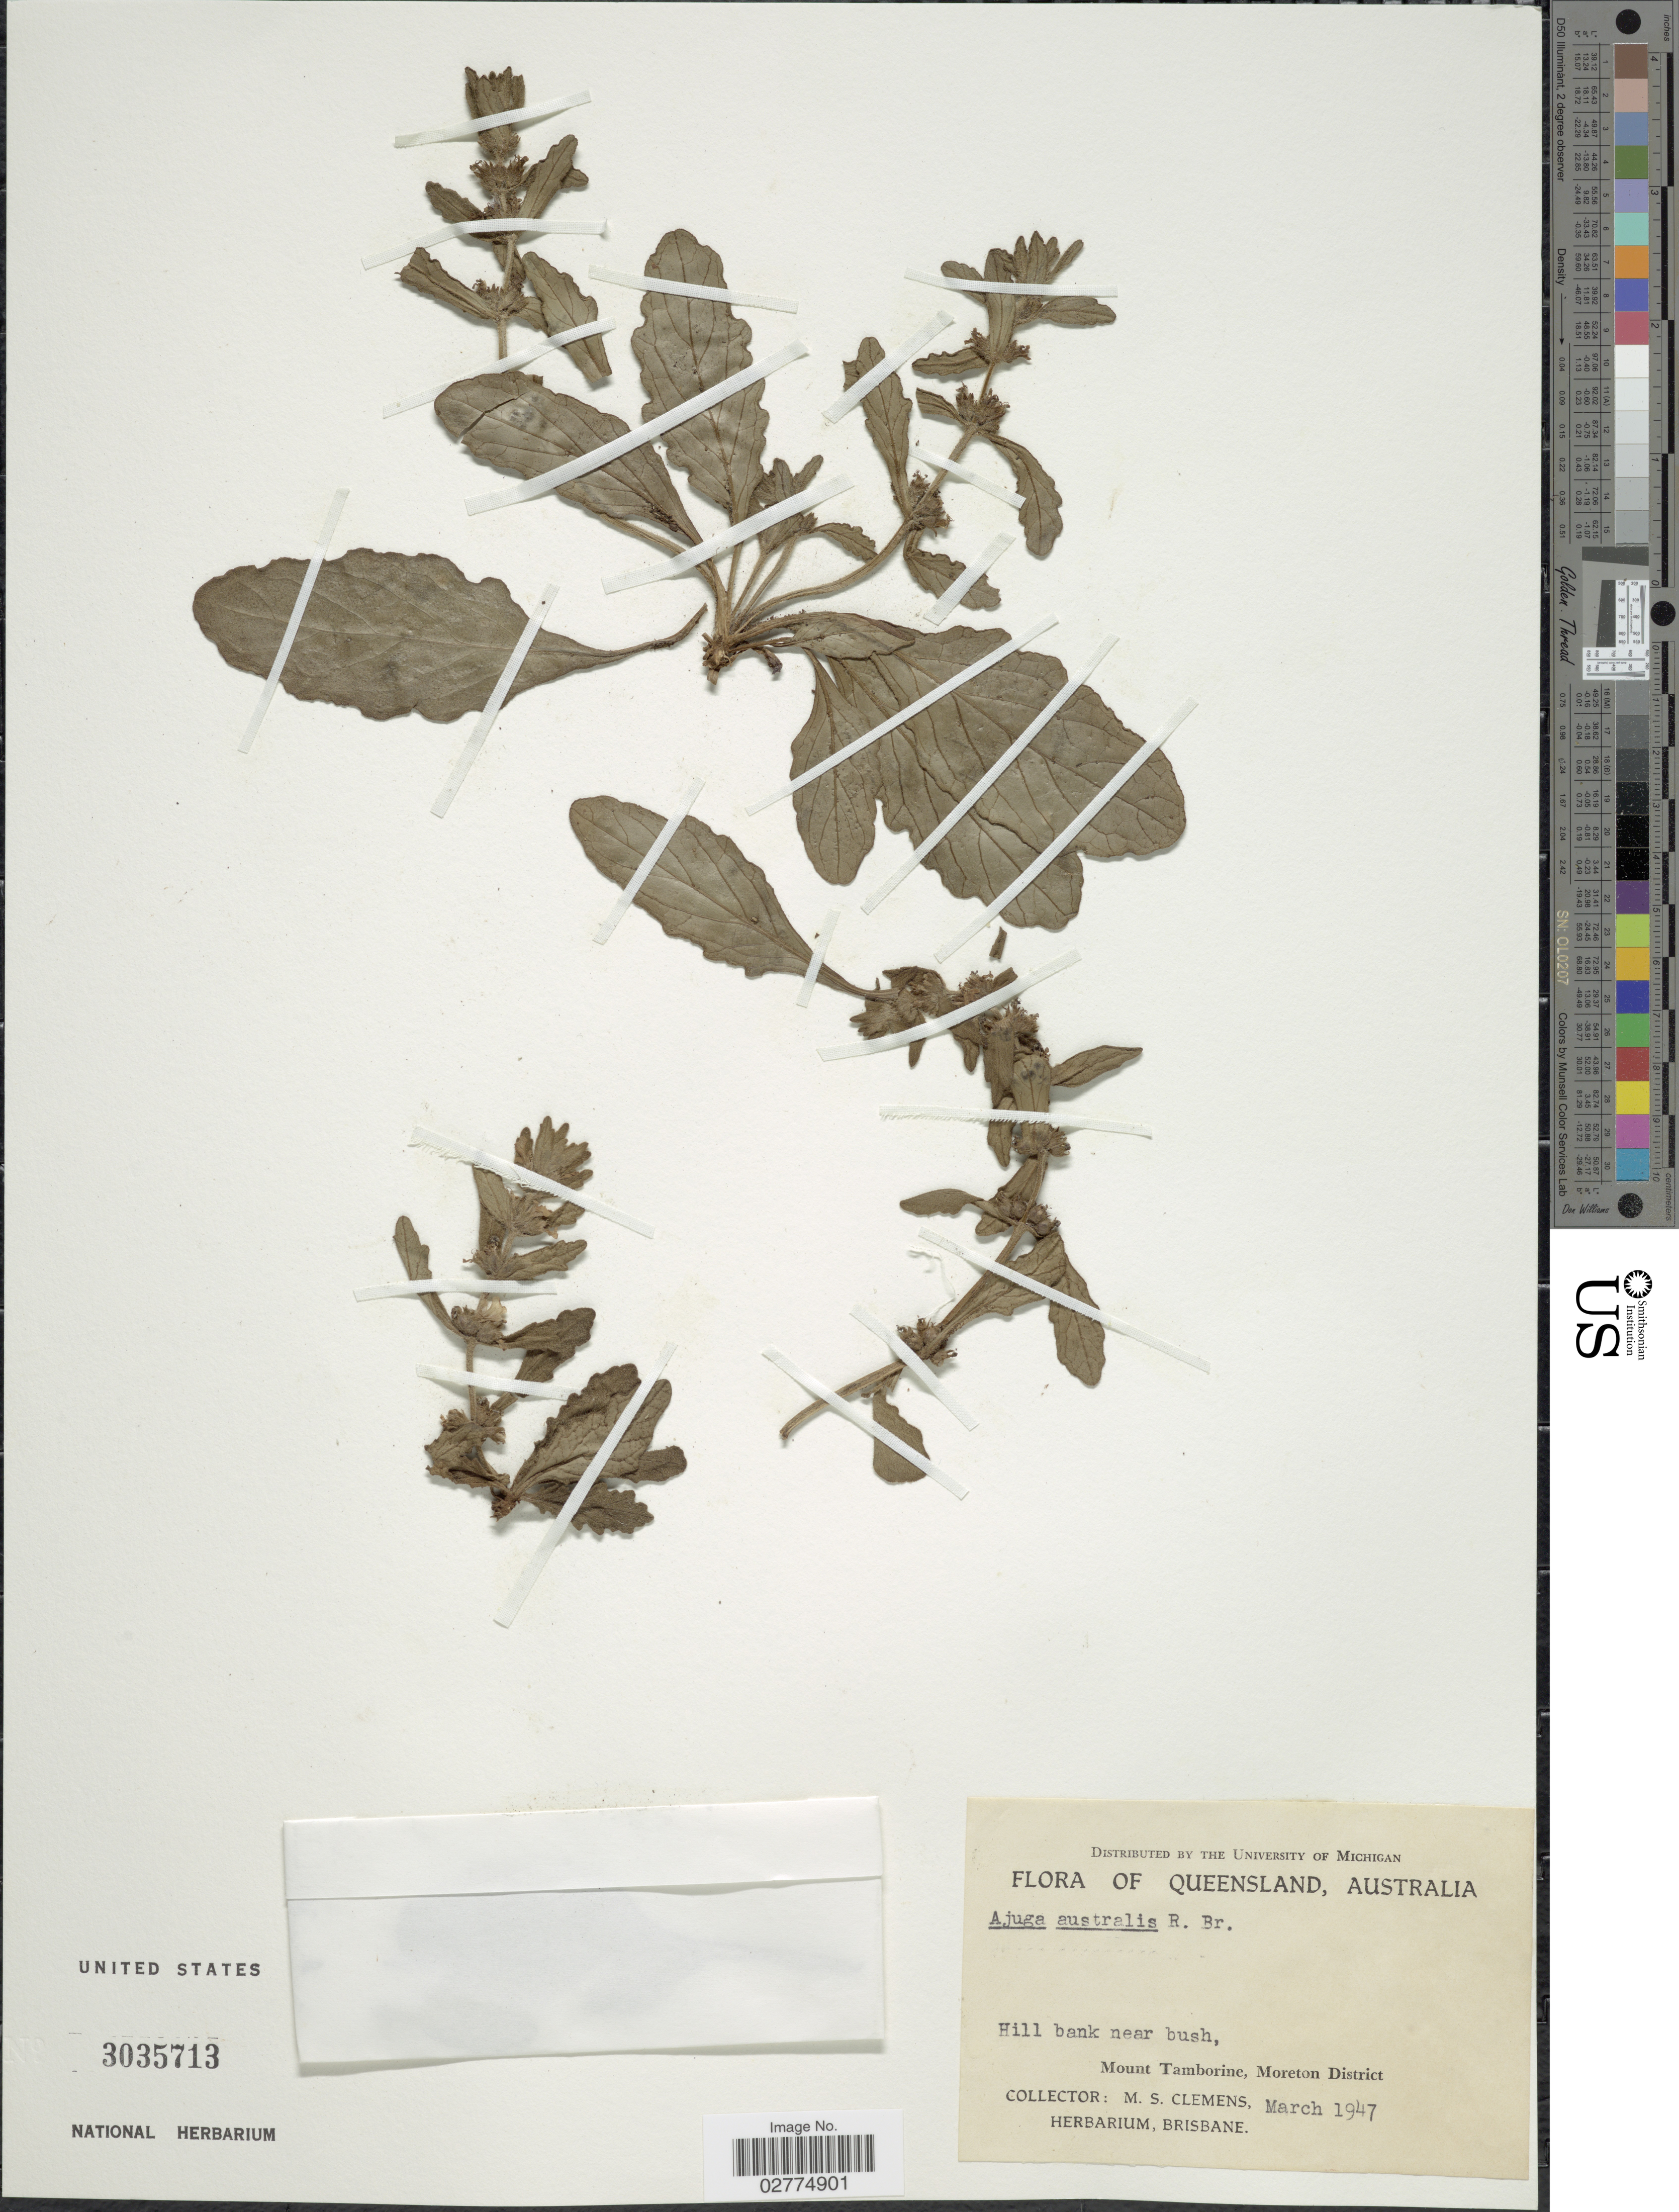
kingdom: Plantae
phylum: Tracheophyta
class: Magnoliopsida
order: Lamiales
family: Lamiaceae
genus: Ajuga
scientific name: Ajuga australis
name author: R. Br.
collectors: M. S. Clemens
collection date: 1947-03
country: Australia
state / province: Queensland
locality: Mount Tamborine, Moreton District.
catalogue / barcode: US 3035713